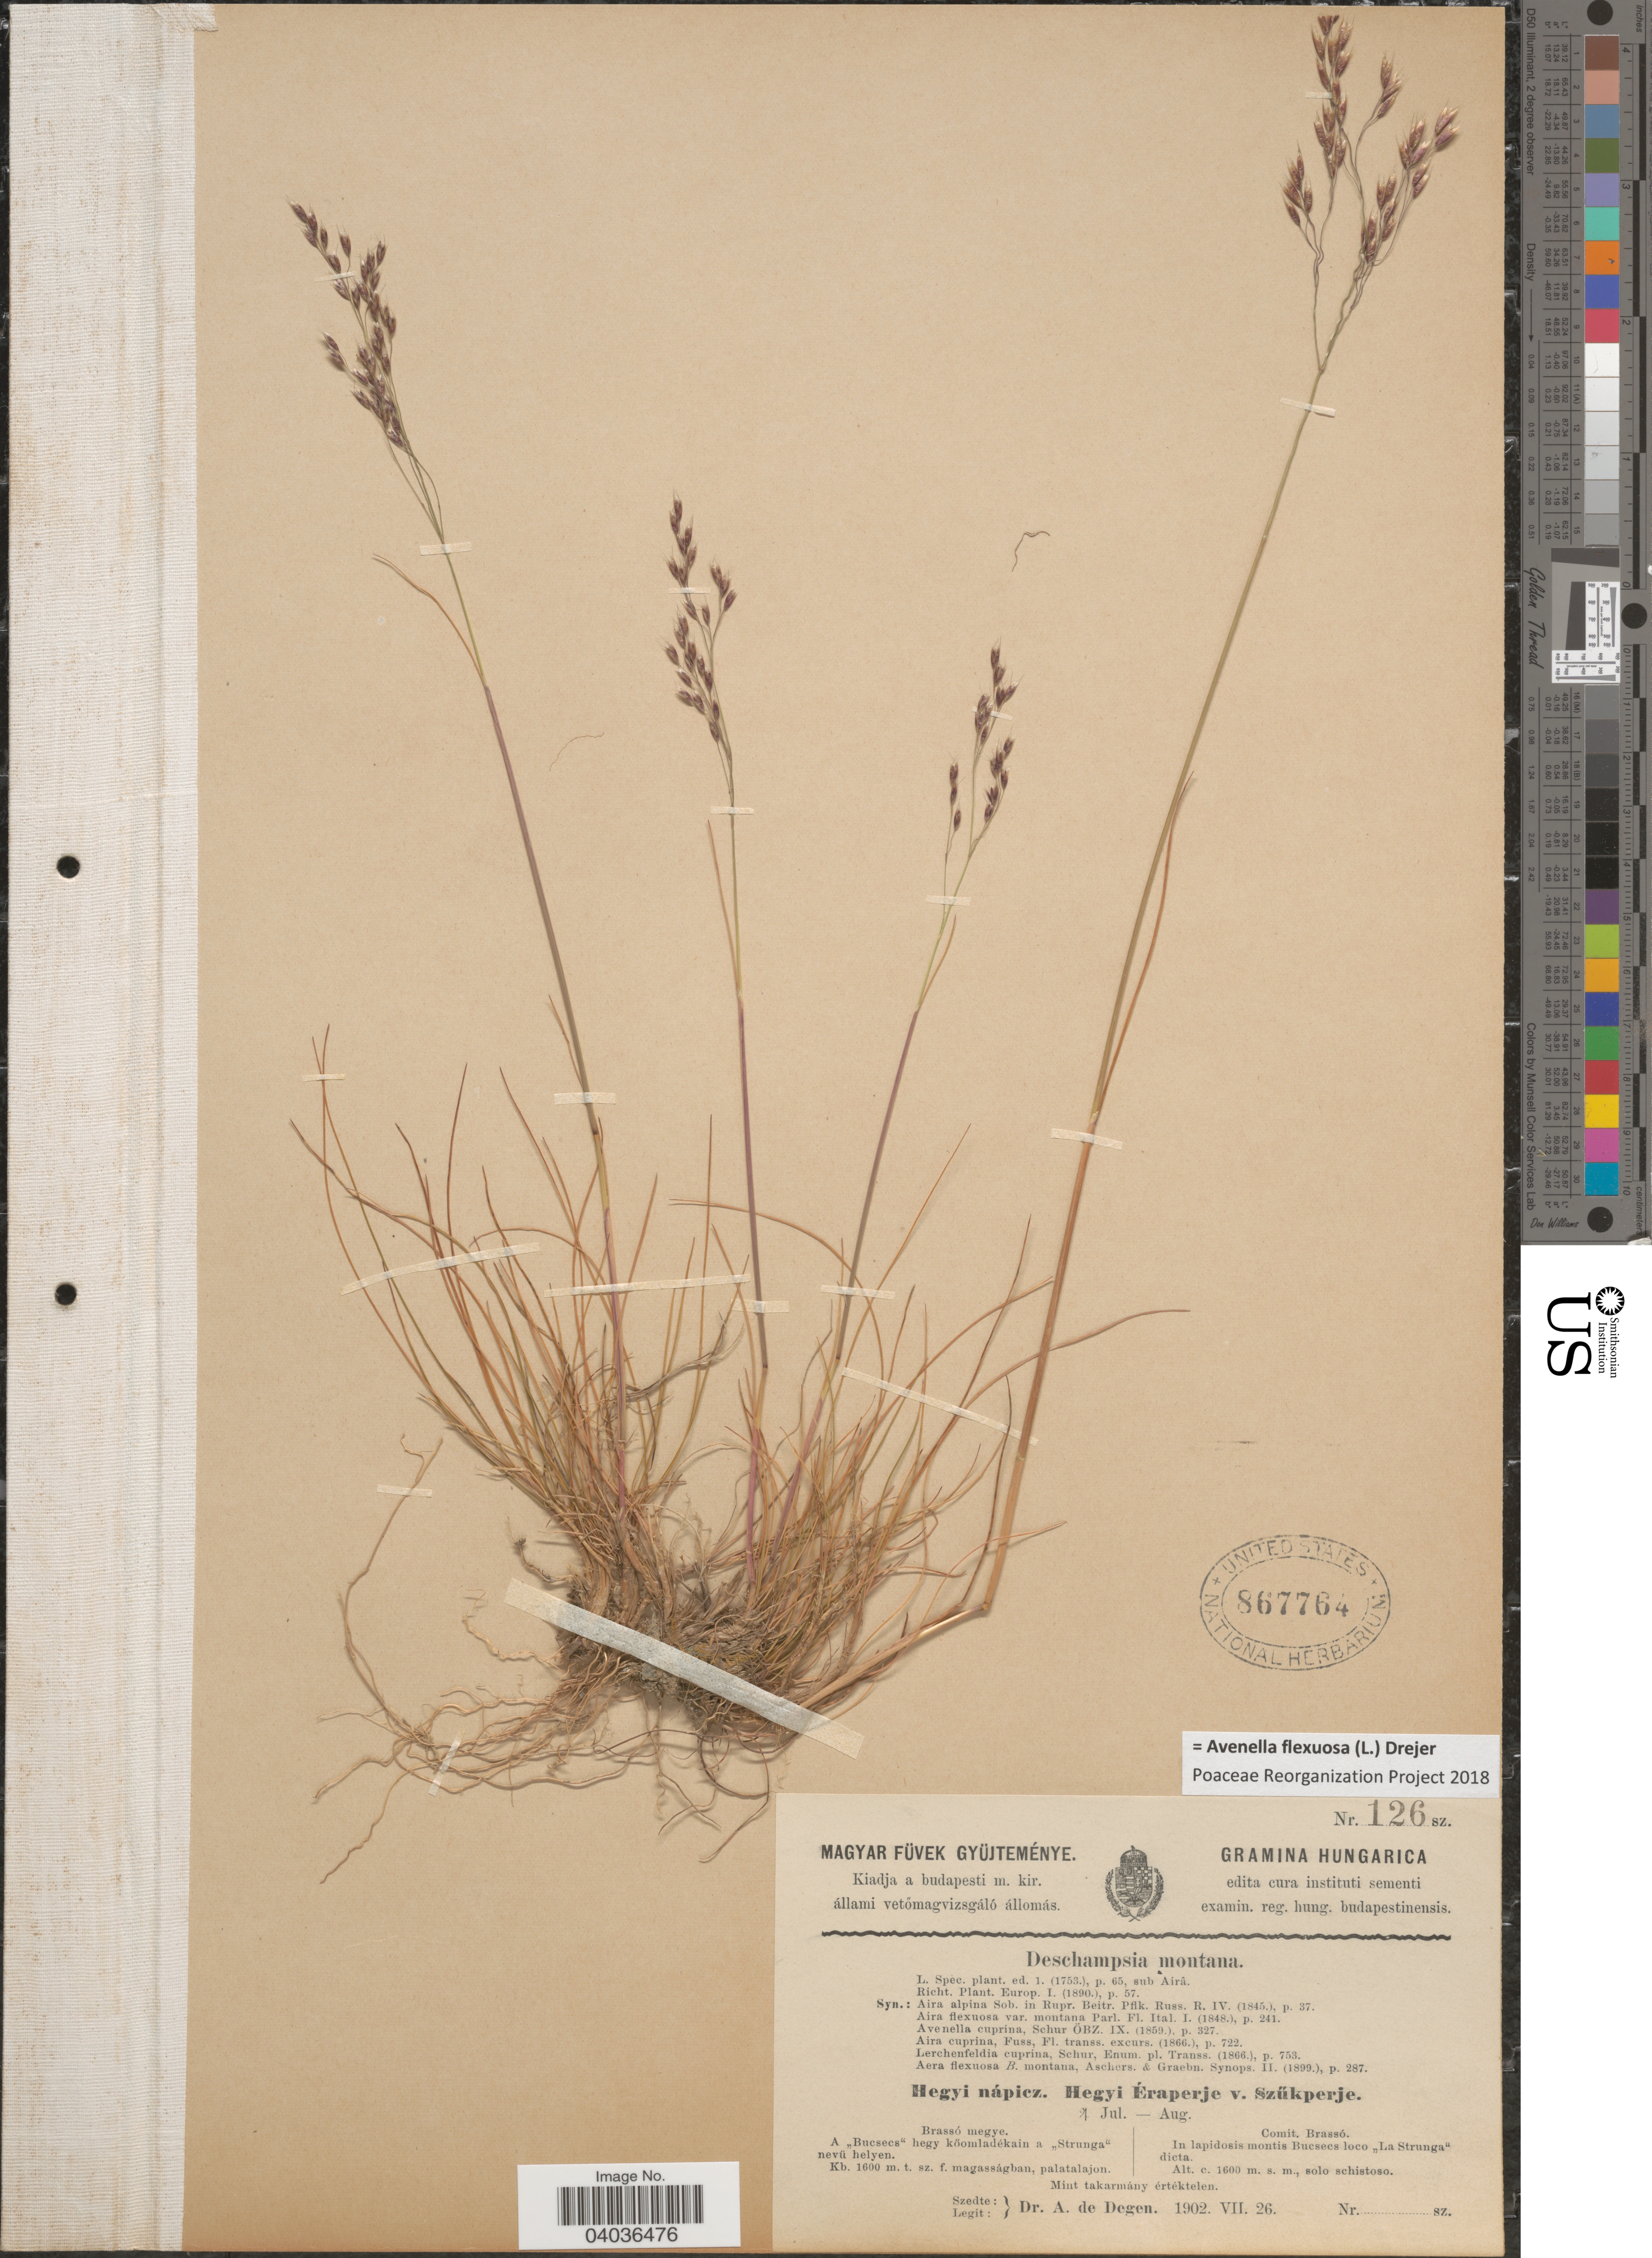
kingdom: Plantae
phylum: Tracheophyta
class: Liliopsida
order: Poales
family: Poaceae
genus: Avenella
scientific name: Avenella flexuosa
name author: (L.) Drejer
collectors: A. Degen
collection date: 1902-07-26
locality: In lapidosis montis Buesecs loco "La Strunga" dicta.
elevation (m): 1600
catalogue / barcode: US 867764